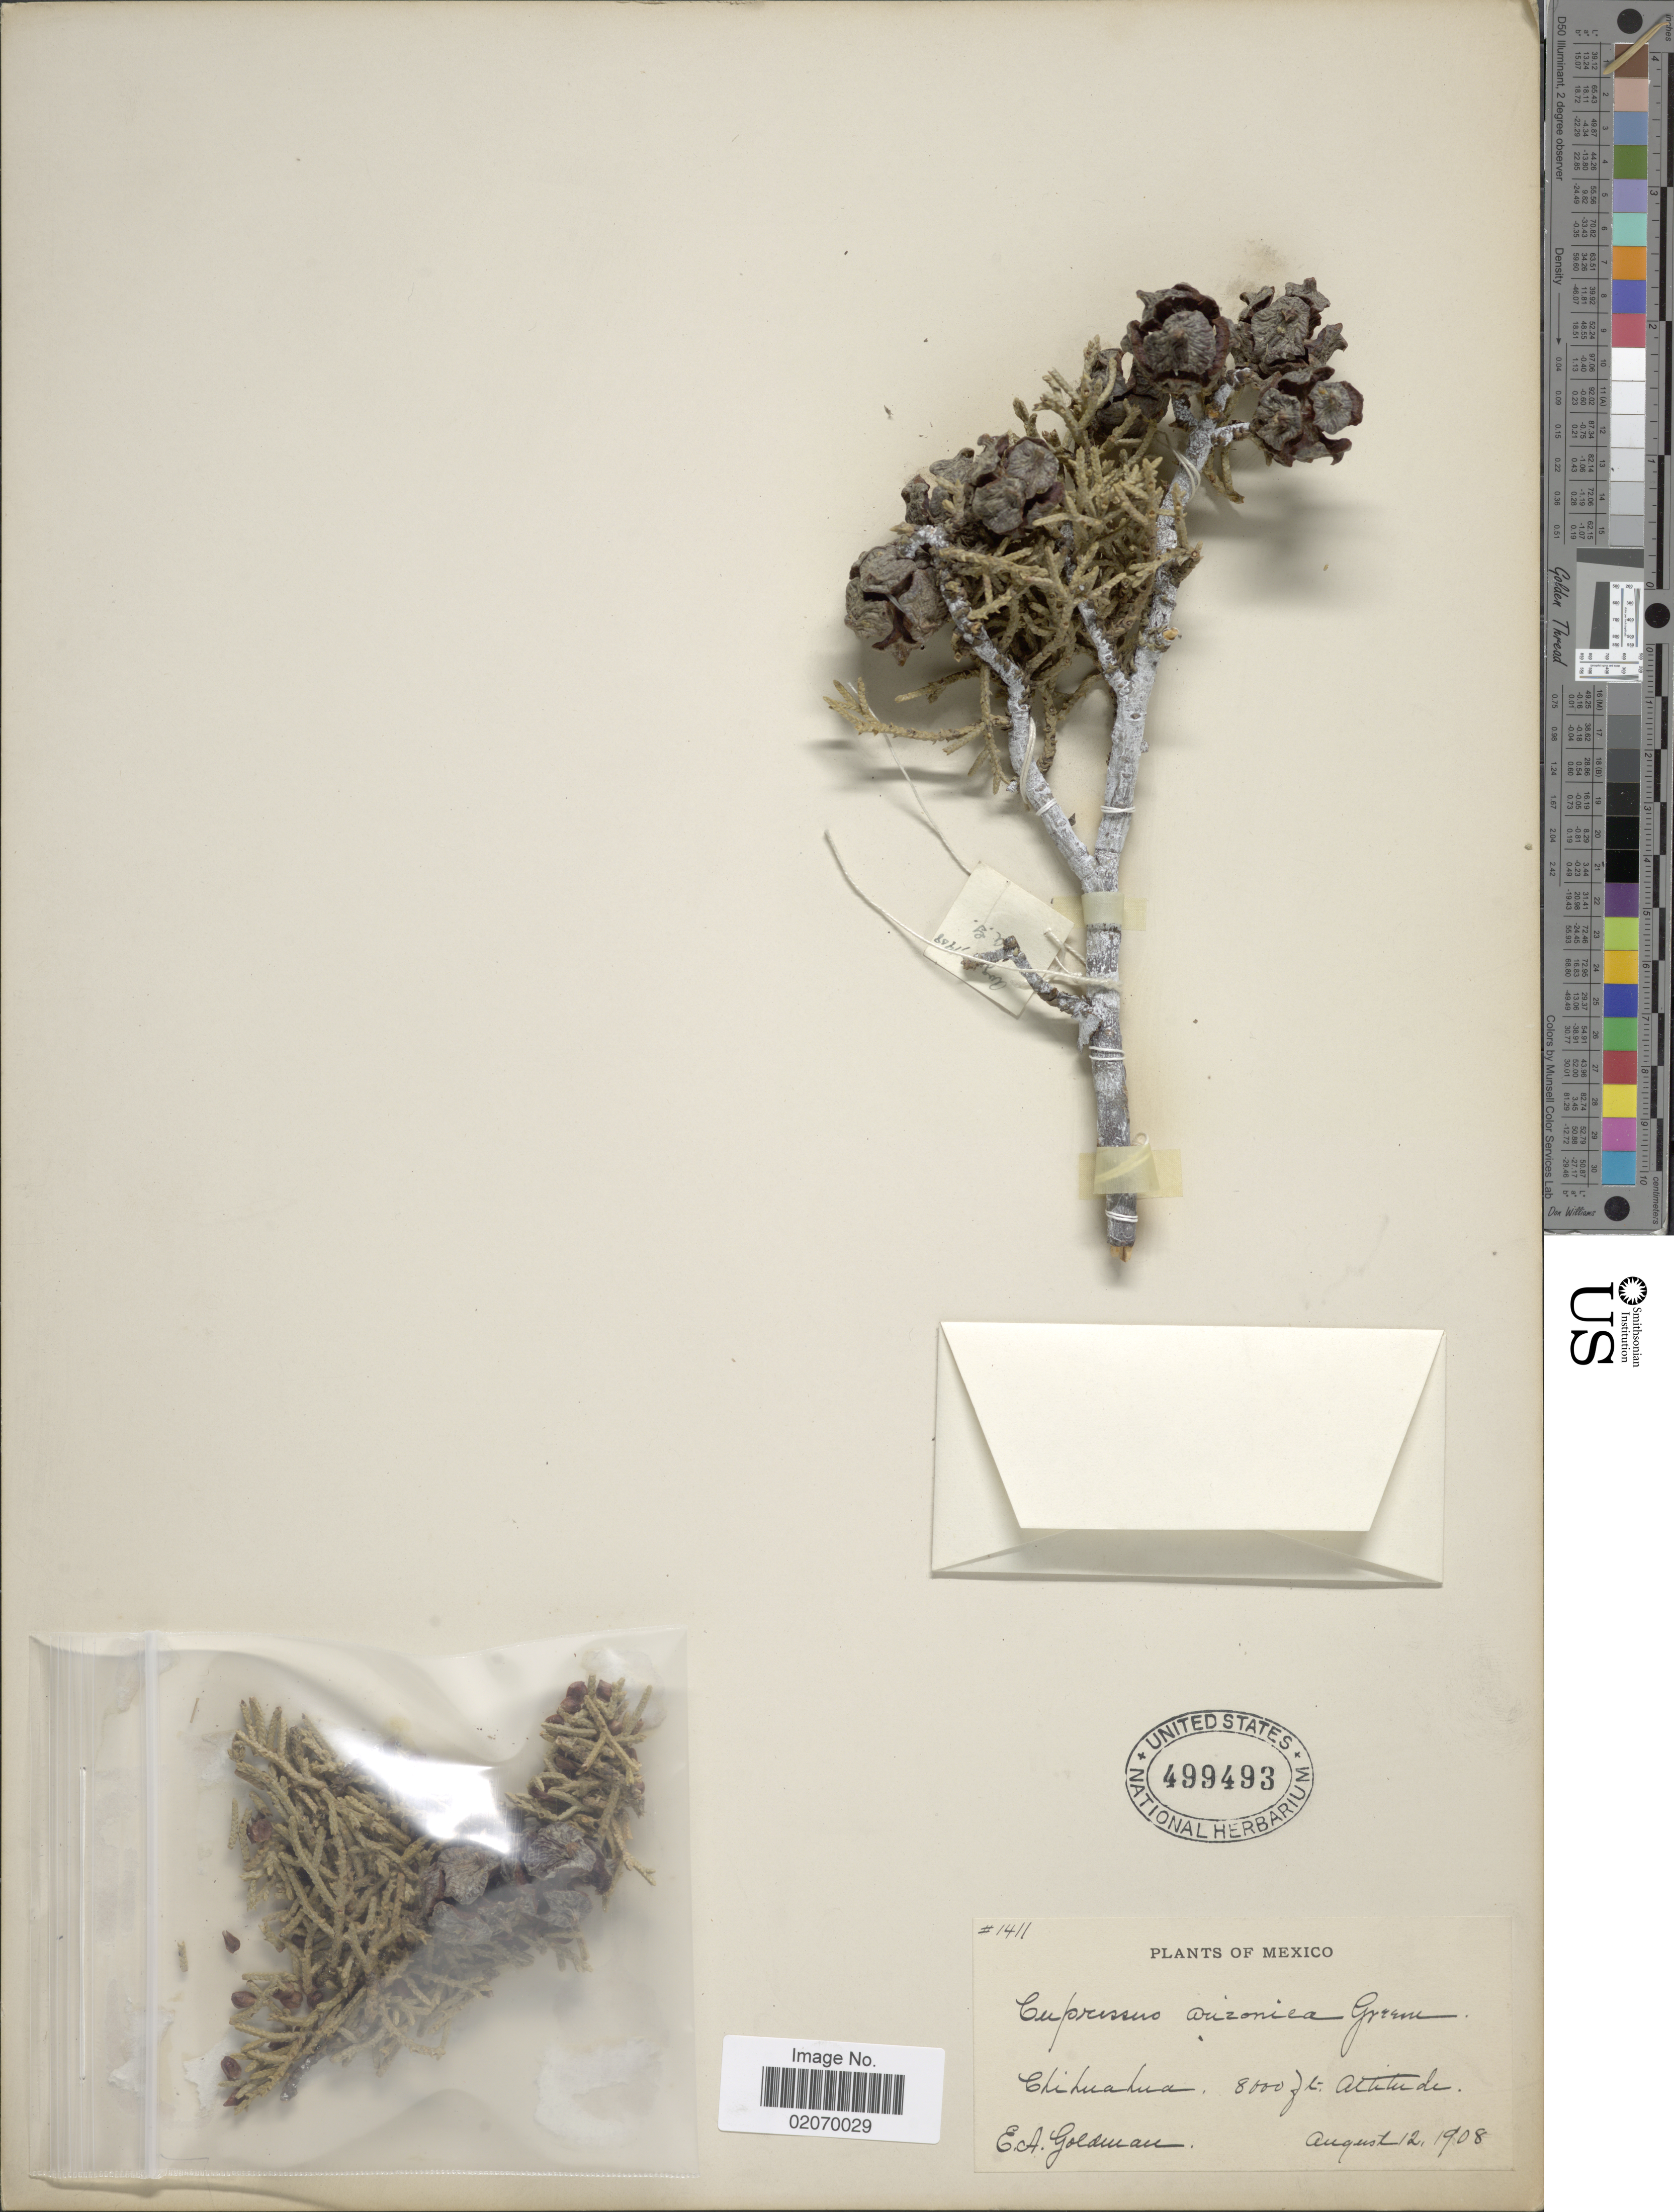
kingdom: Plantae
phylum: Tracheophyta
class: Pinopsida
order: Pinales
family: Cupressaceae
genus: Hesperocyparis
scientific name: Hesperocyparis arizonica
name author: (Greene) Bartel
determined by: (US) Smithsonian Institution - National Museum of Natural History - Department of Botany (UNITED STATES)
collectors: E. A. Goldman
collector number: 1411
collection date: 1908-08-12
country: Mexico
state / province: Chihuahua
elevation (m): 2438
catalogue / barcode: US 499493